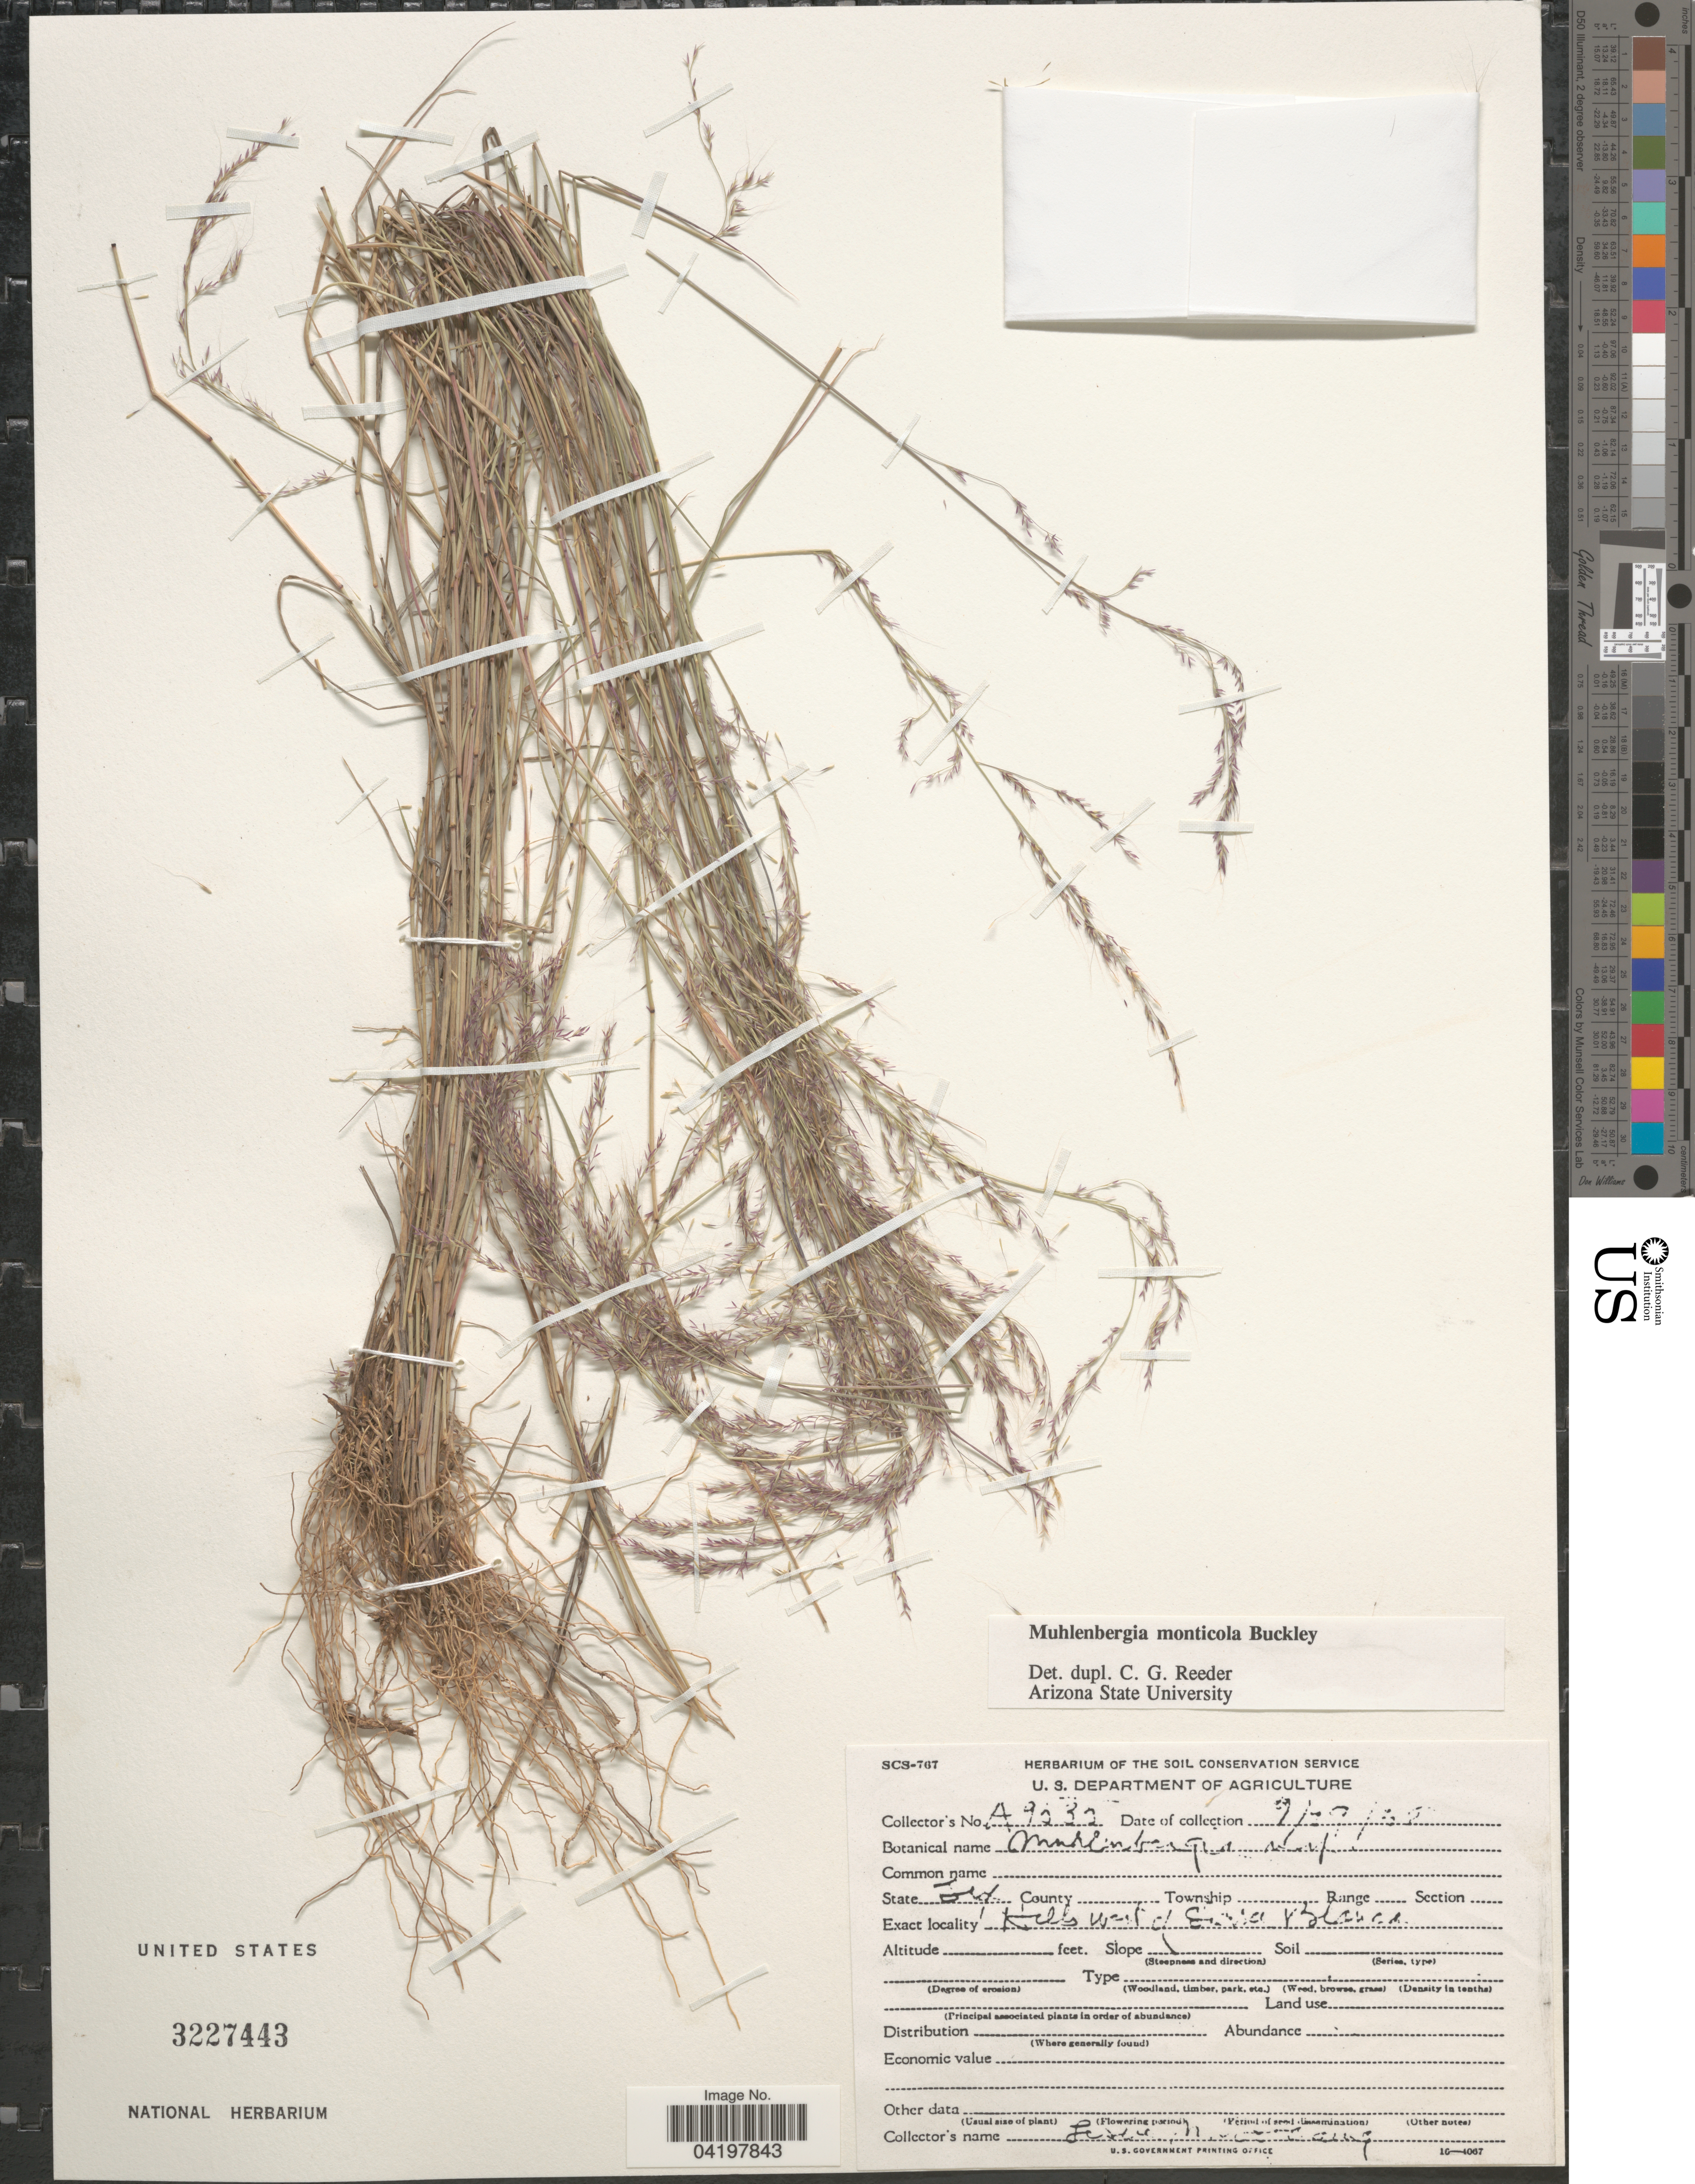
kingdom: Plantae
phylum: Tracheophyta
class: Liliopsida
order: Poales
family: Poaceae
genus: Muhlenbergia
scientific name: Muhlenbergia tenuifolia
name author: (Kunth) Kunth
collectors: L. N. Goodding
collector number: A9535*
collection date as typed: Transcribed d/m/y: 27/9/56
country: United States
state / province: Texas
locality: Hills west of Sierra Blanca.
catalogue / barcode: US 3227443